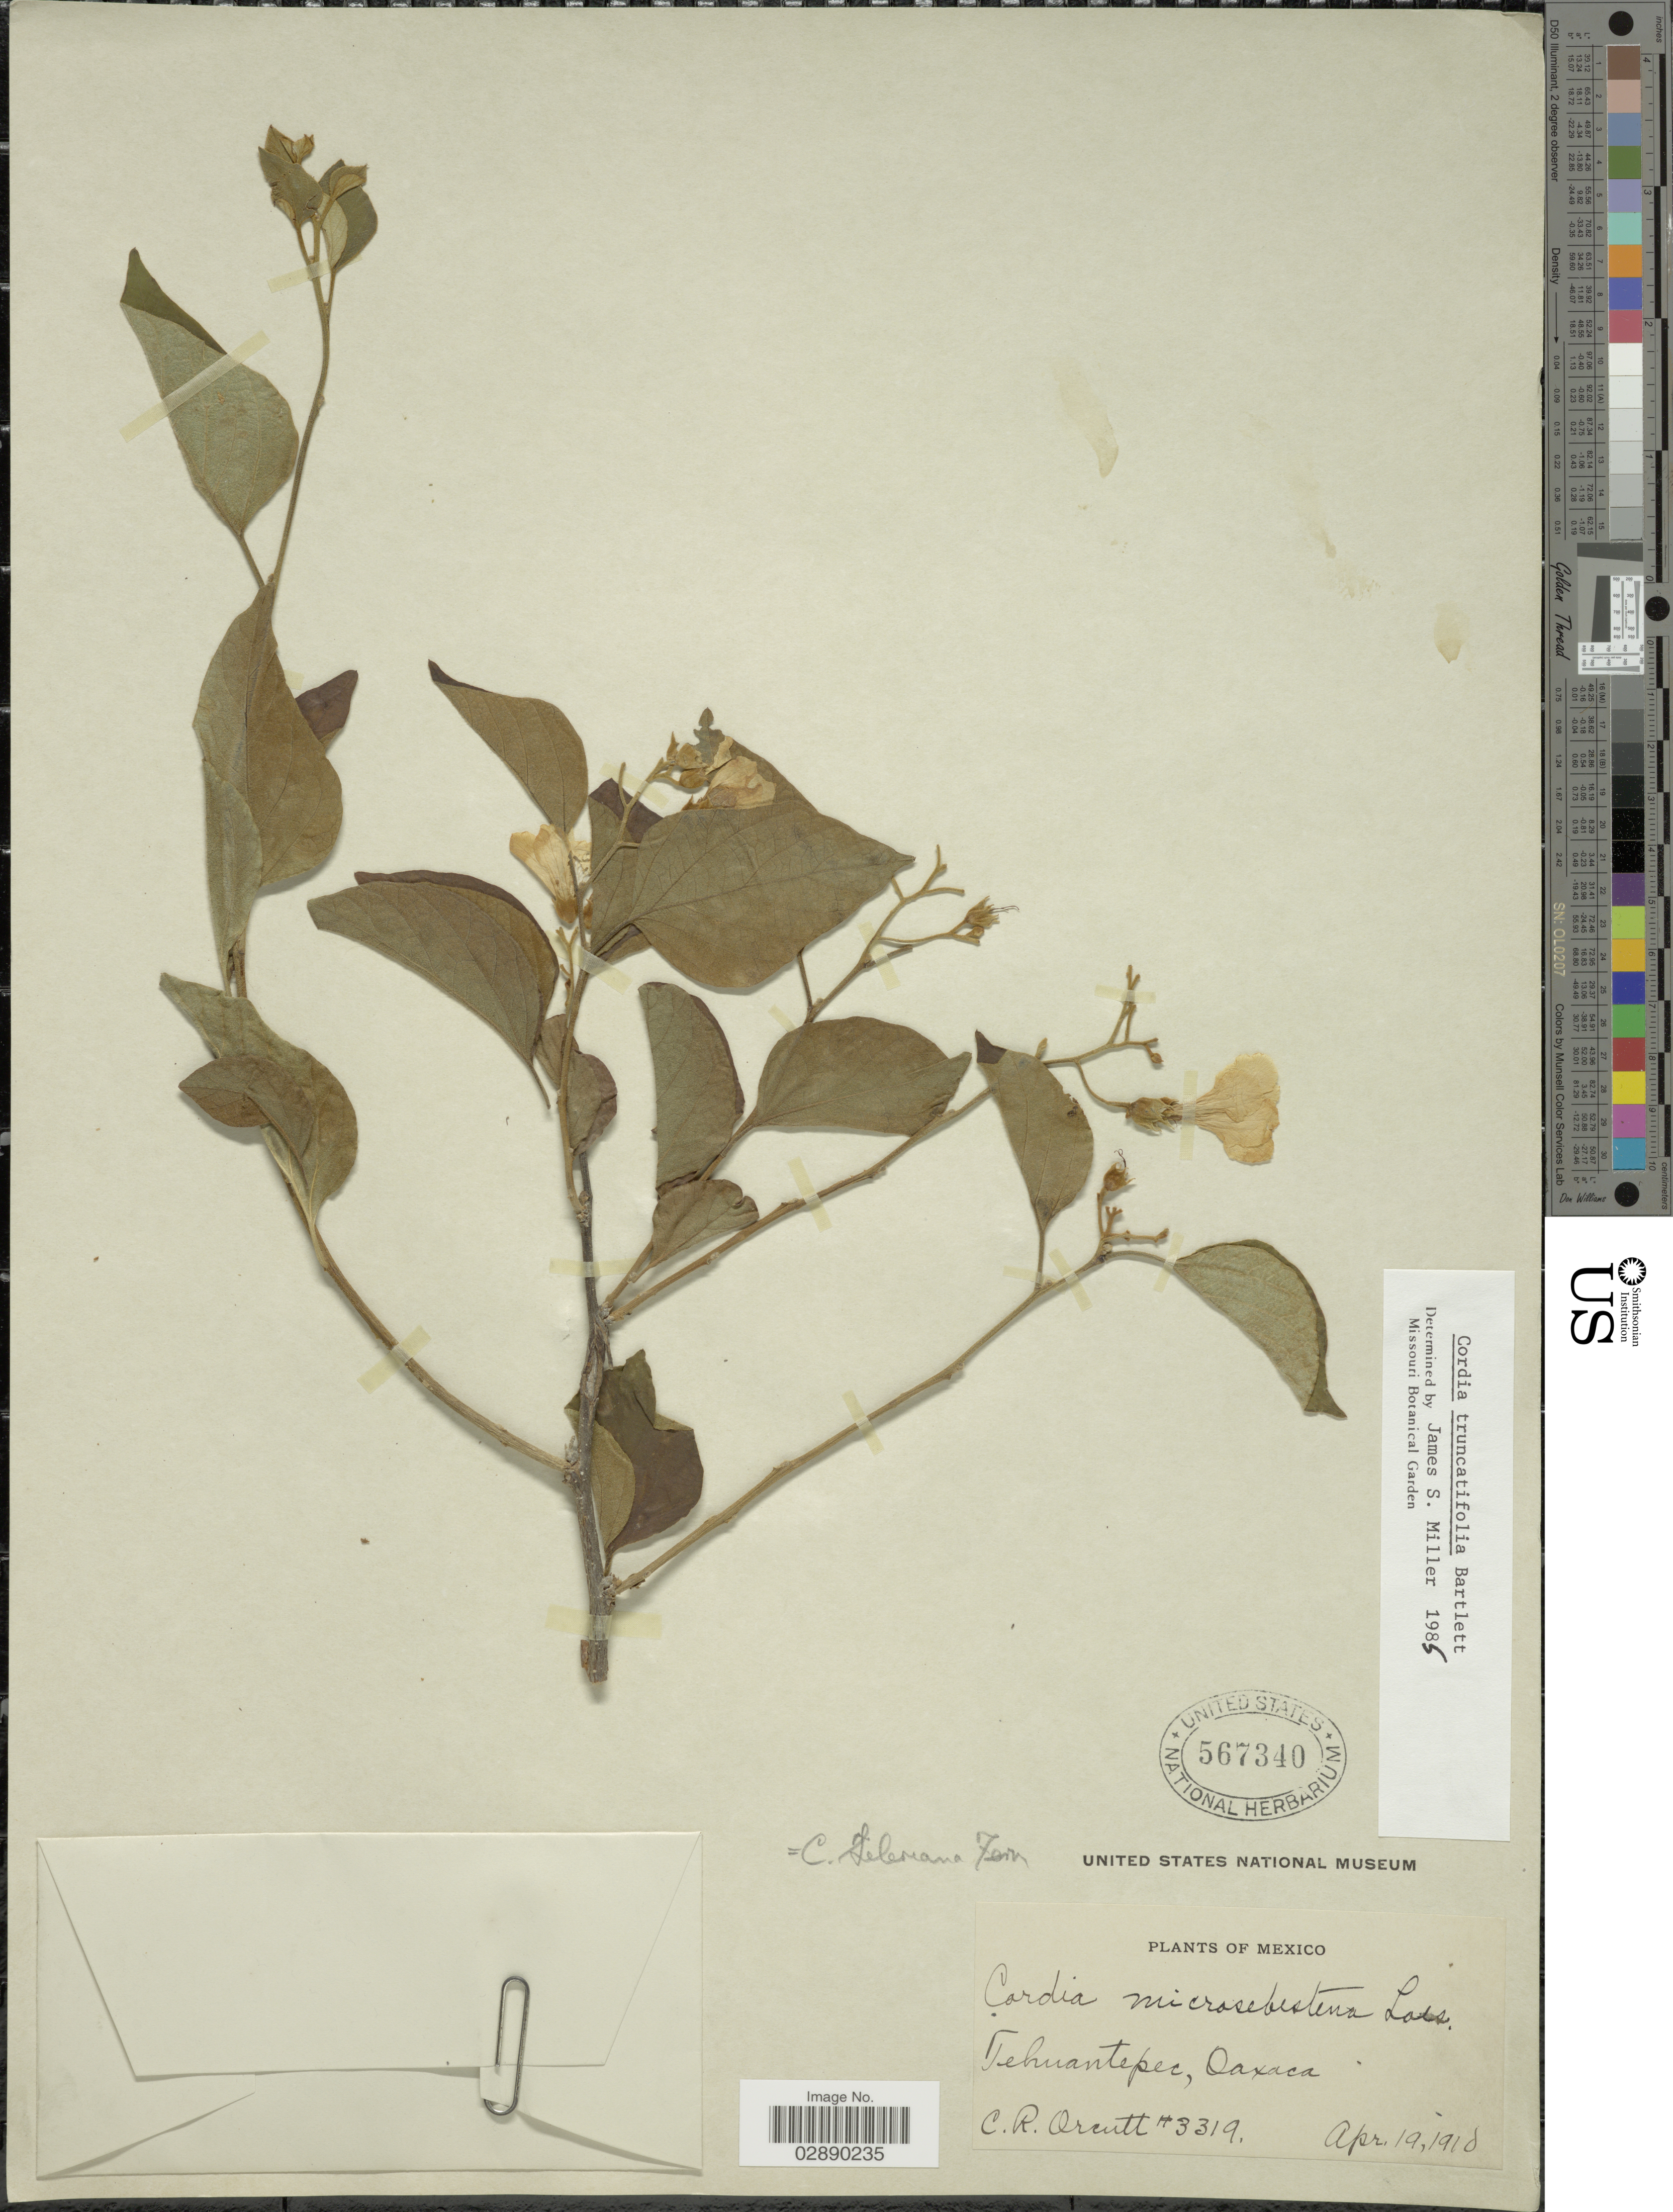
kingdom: Plantae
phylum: Tracheophyta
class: Magnoliopsida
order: Boraginales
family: Cordiaceae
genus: Cordia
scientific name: Cordia truncatifolia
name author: Bartlett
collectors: C. R. Orcutt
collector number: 3319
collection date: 1910-04-19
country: Mexico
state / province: Oaxaca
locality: Tehuantepec.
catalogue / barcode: US 567340